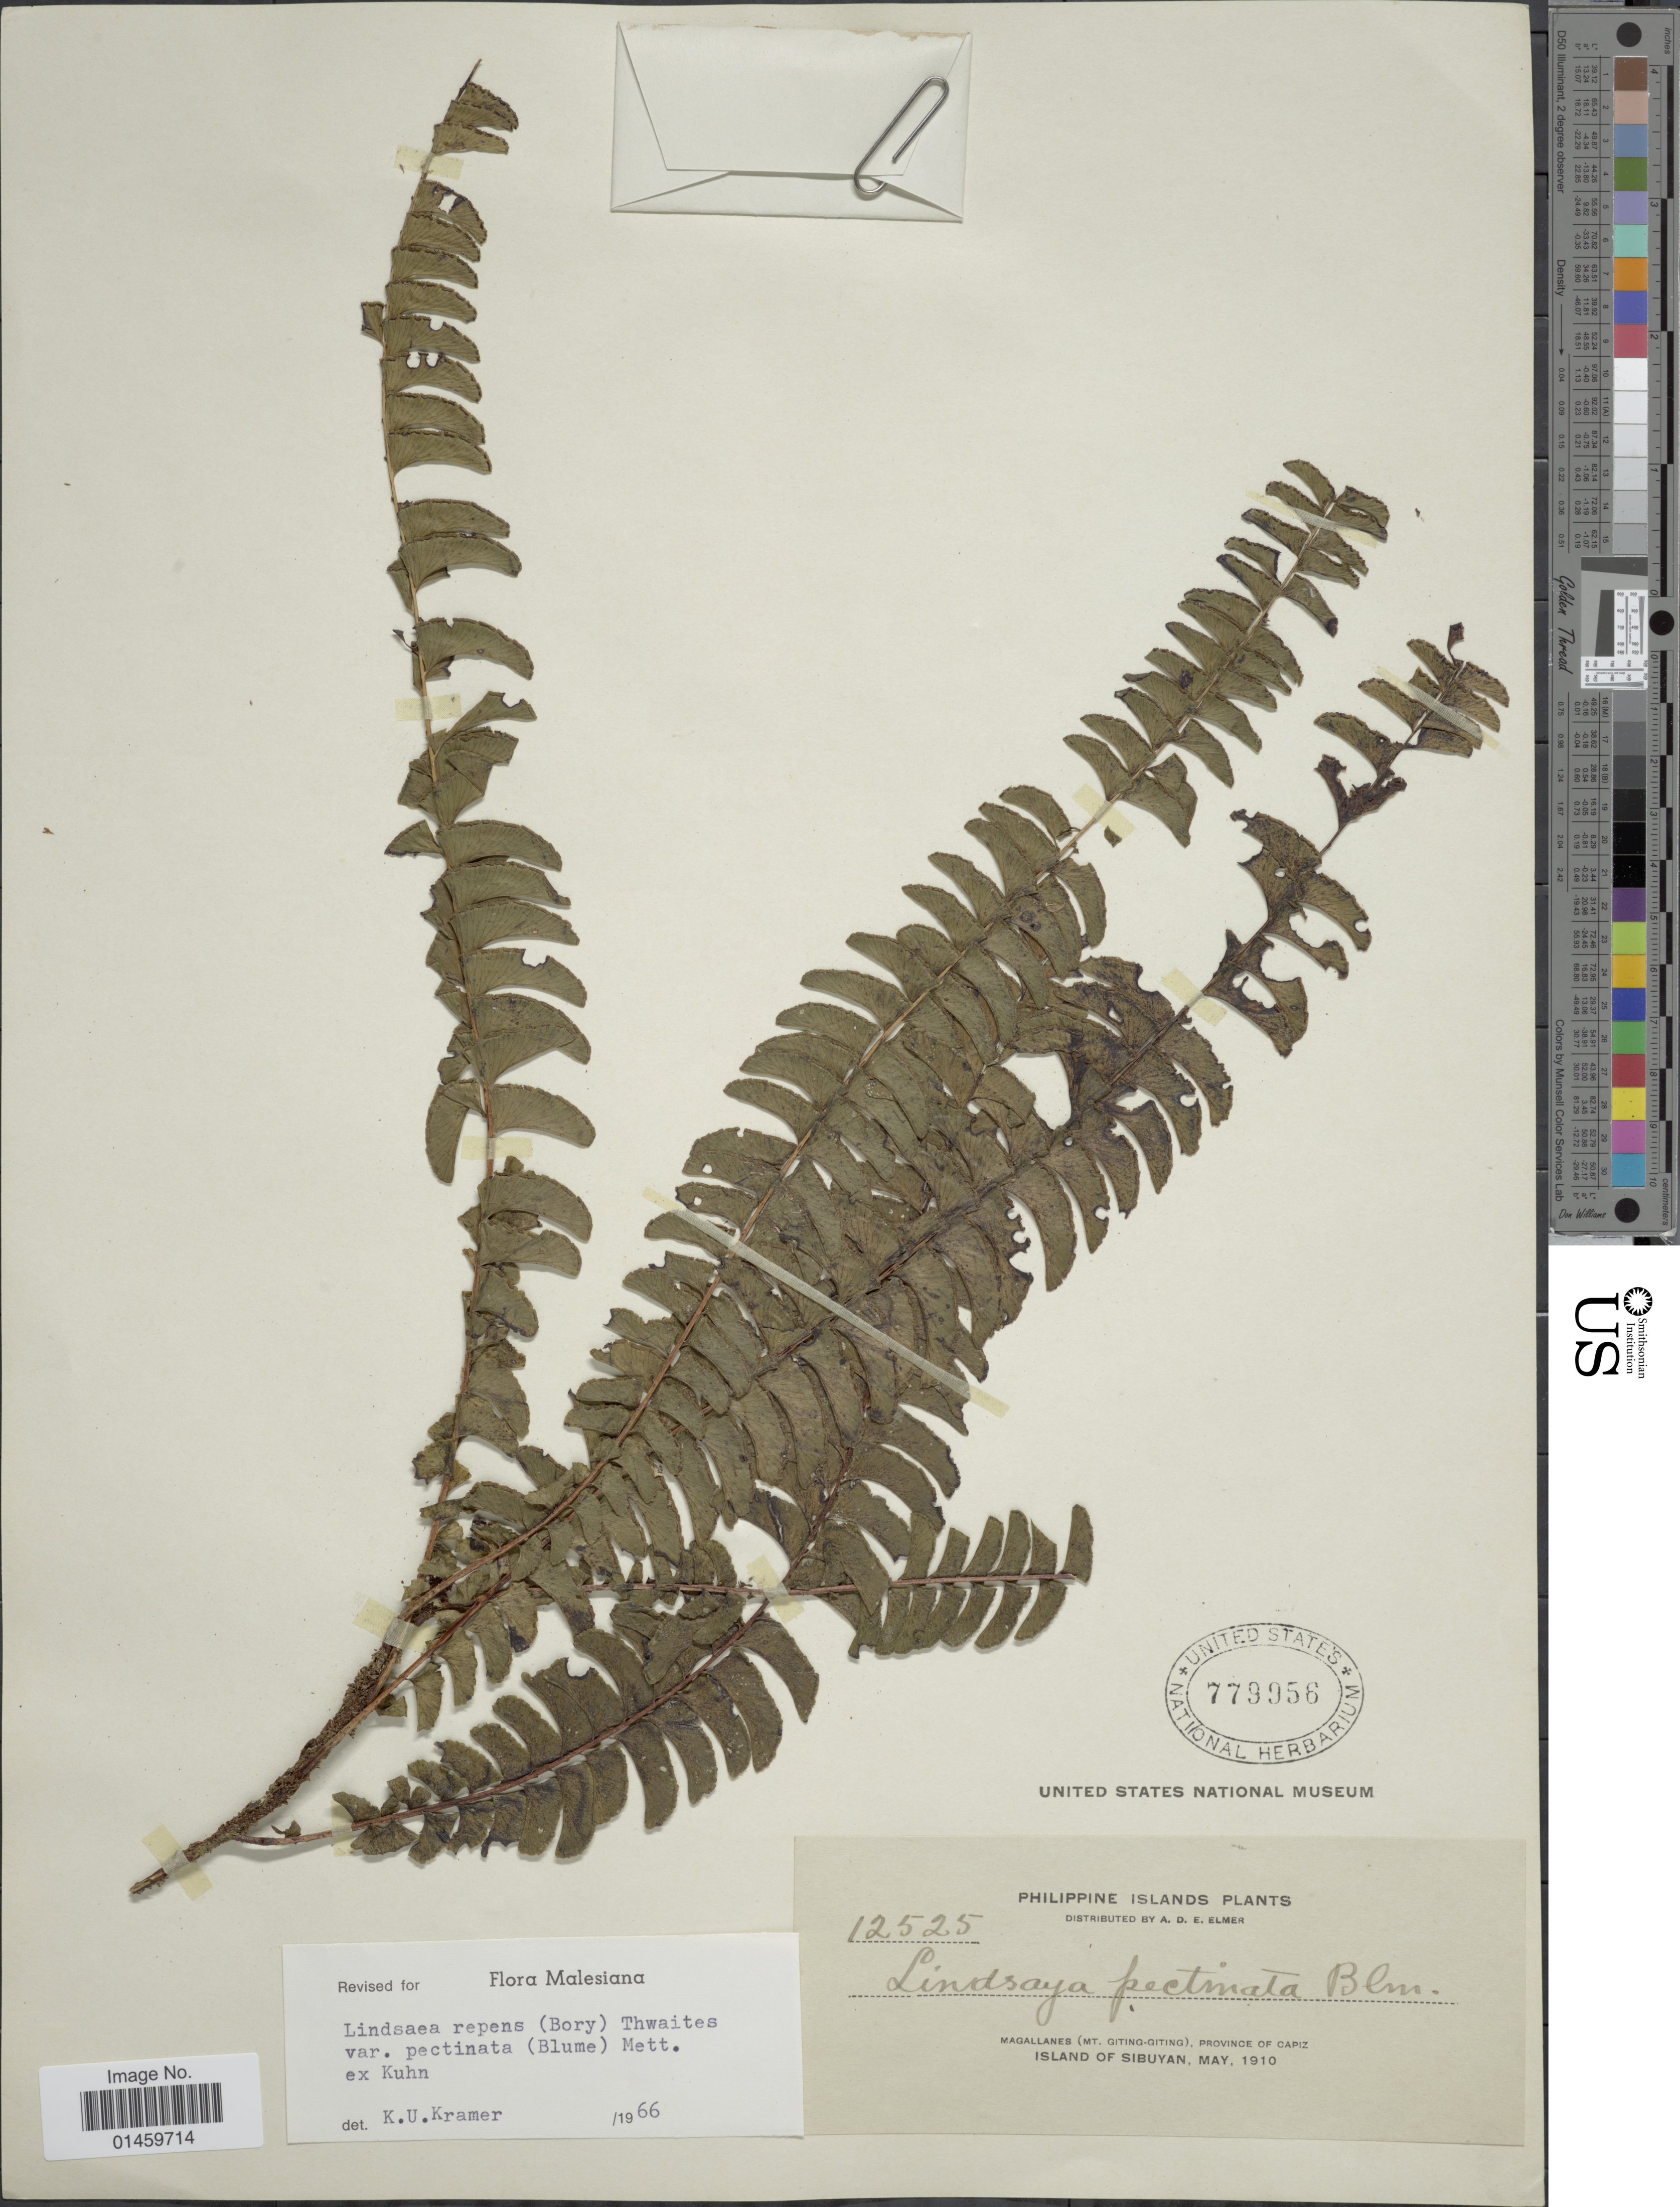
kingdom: Plantae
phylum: Tracheophyta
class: Polypodiopsida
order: Polypodiales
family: Lindsaeaceae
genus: Lindsaea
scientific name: Lindsaea repens var. pectinata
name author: (Blume) Mett.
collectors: A. D. E. Elmer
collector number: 12525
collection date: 1910-05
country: Philippines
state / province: Western Visayas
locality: Magallanes (Mt. Giting-Giting), Province of Capiz. Island of Sibuyan.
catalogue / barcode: US 779956